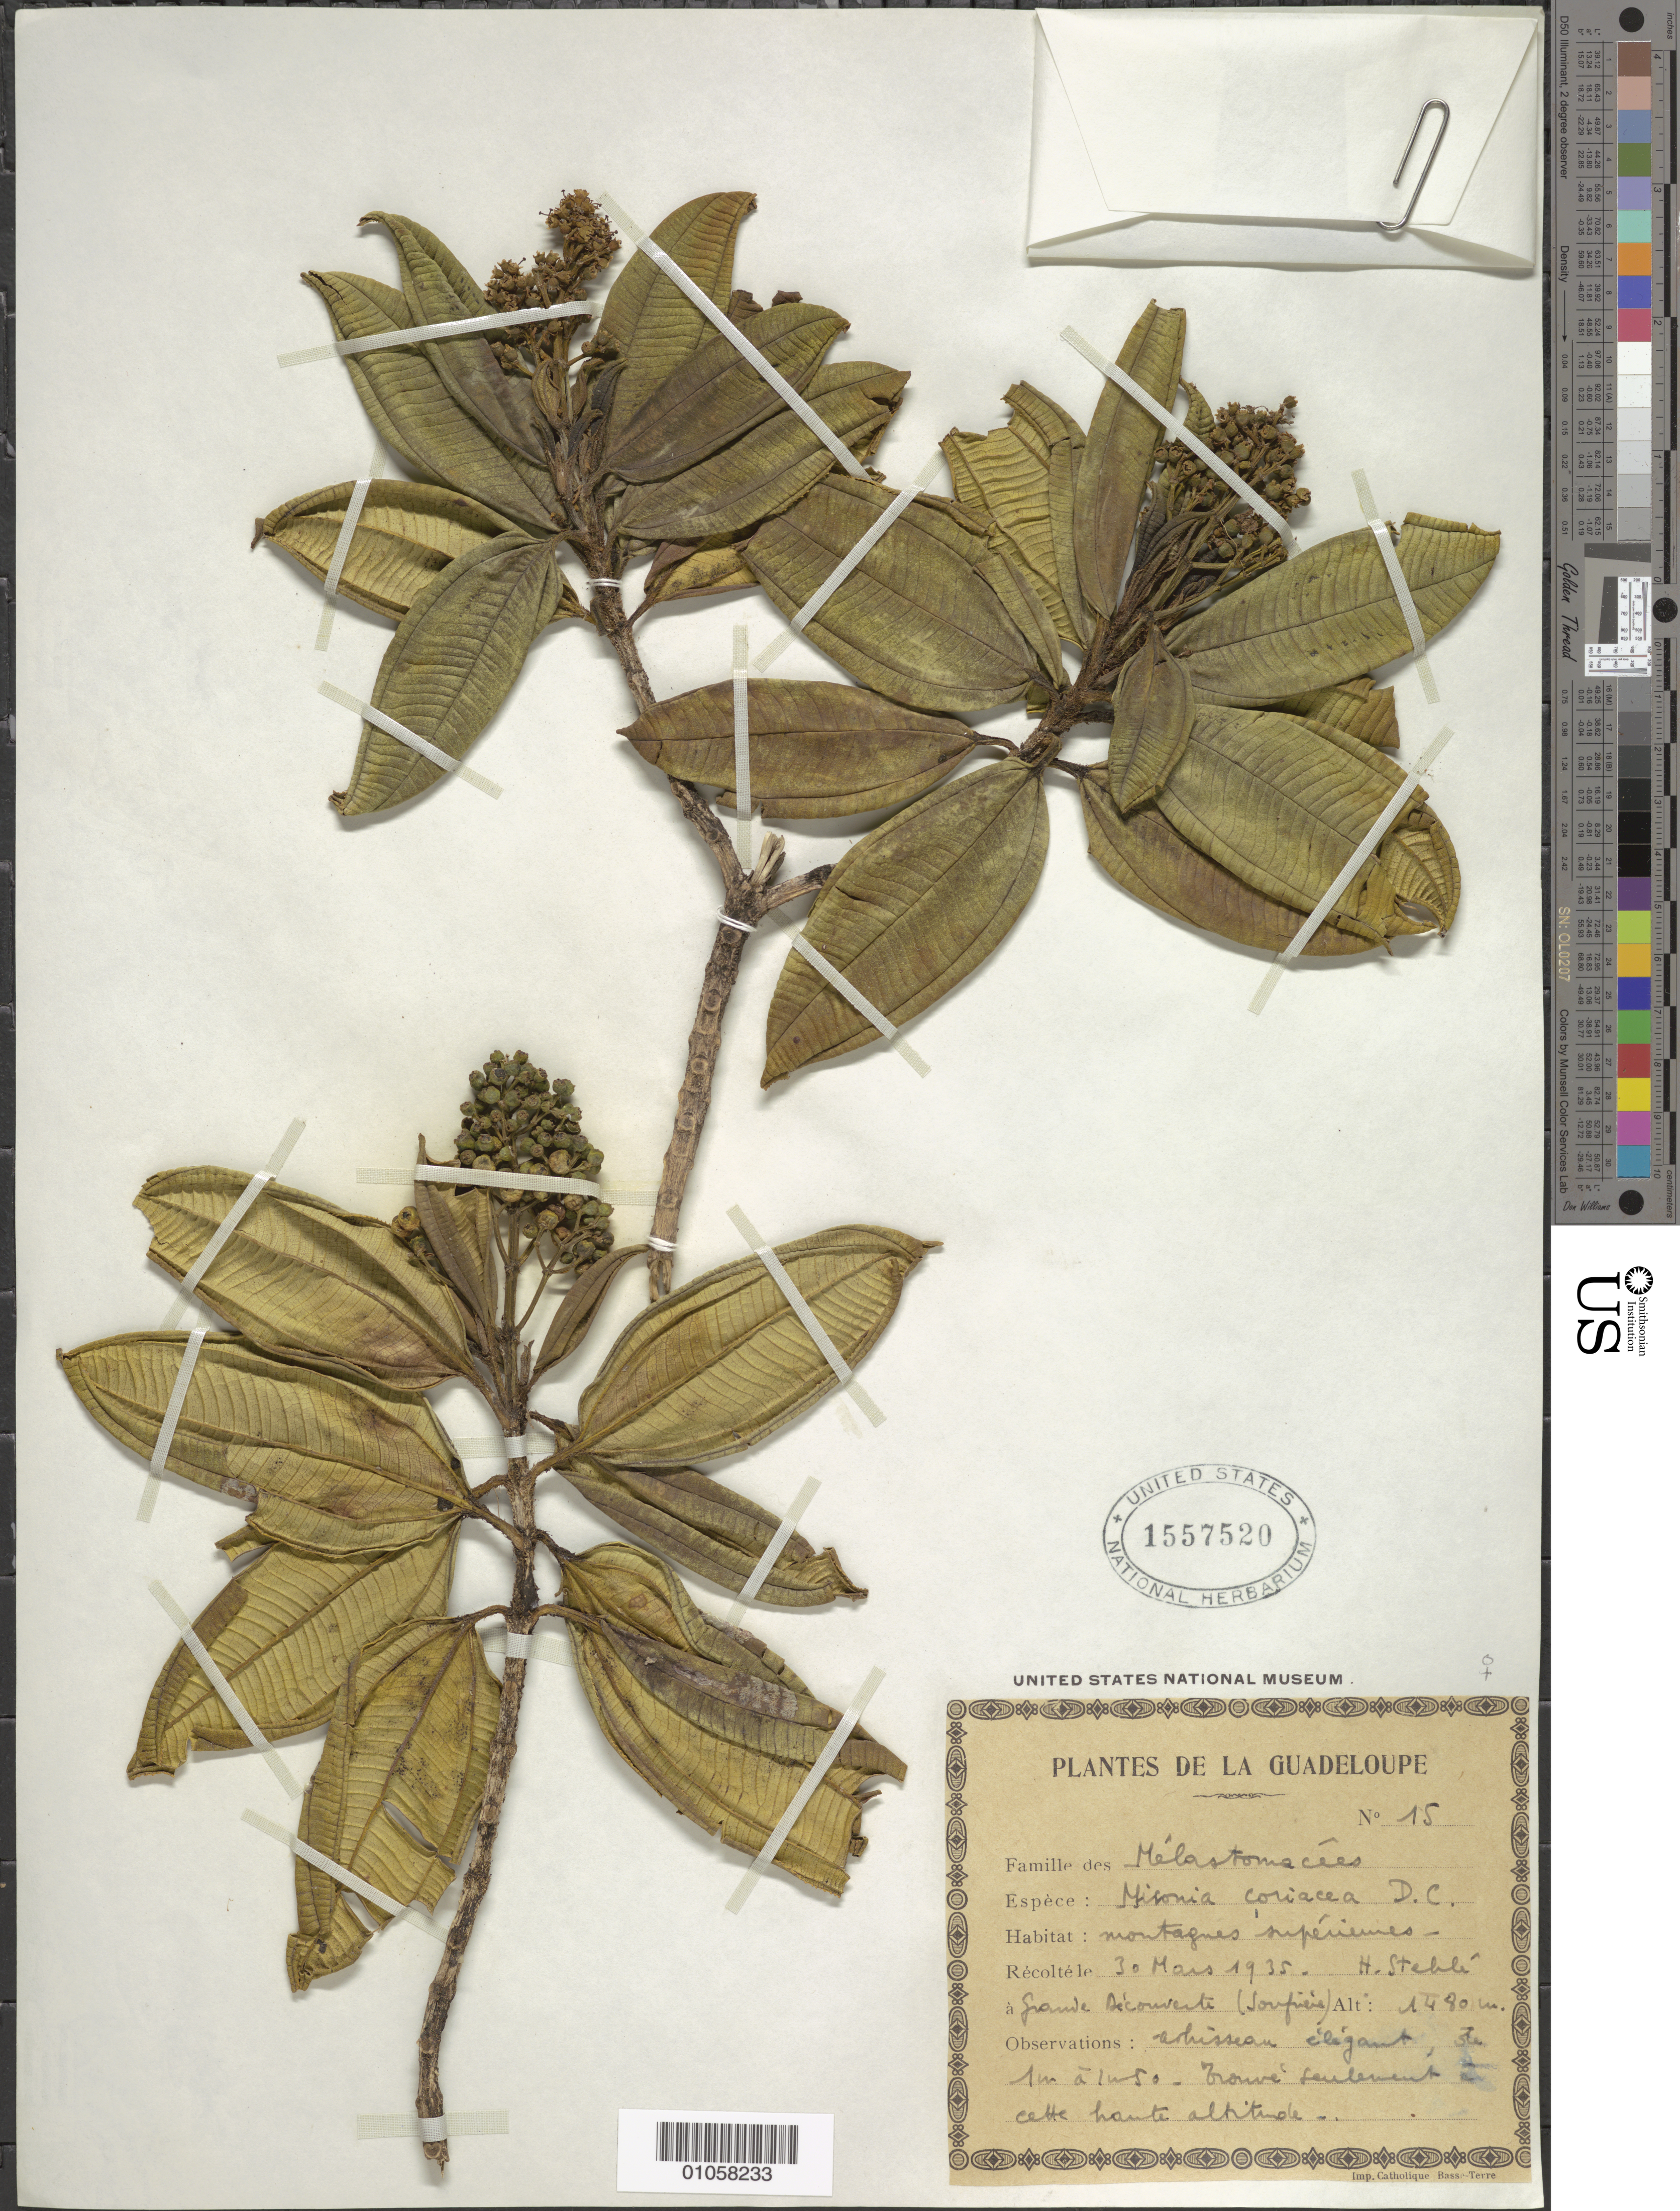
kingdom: Plantae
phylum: Tracheophyta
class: Magnoliopsida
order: Myrtales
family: Melastomataceae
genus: Miconia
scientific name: Miconia coriacea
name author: (Sw.) DC.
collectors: H. Stehlé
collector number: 15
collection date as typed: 30 Mar 1935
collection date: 1935-03-30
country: Guadeloupe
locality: Grande Dècouverte (Soufrière)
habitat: Montagnes supérieures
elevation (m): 1490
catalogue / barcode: US 1557520